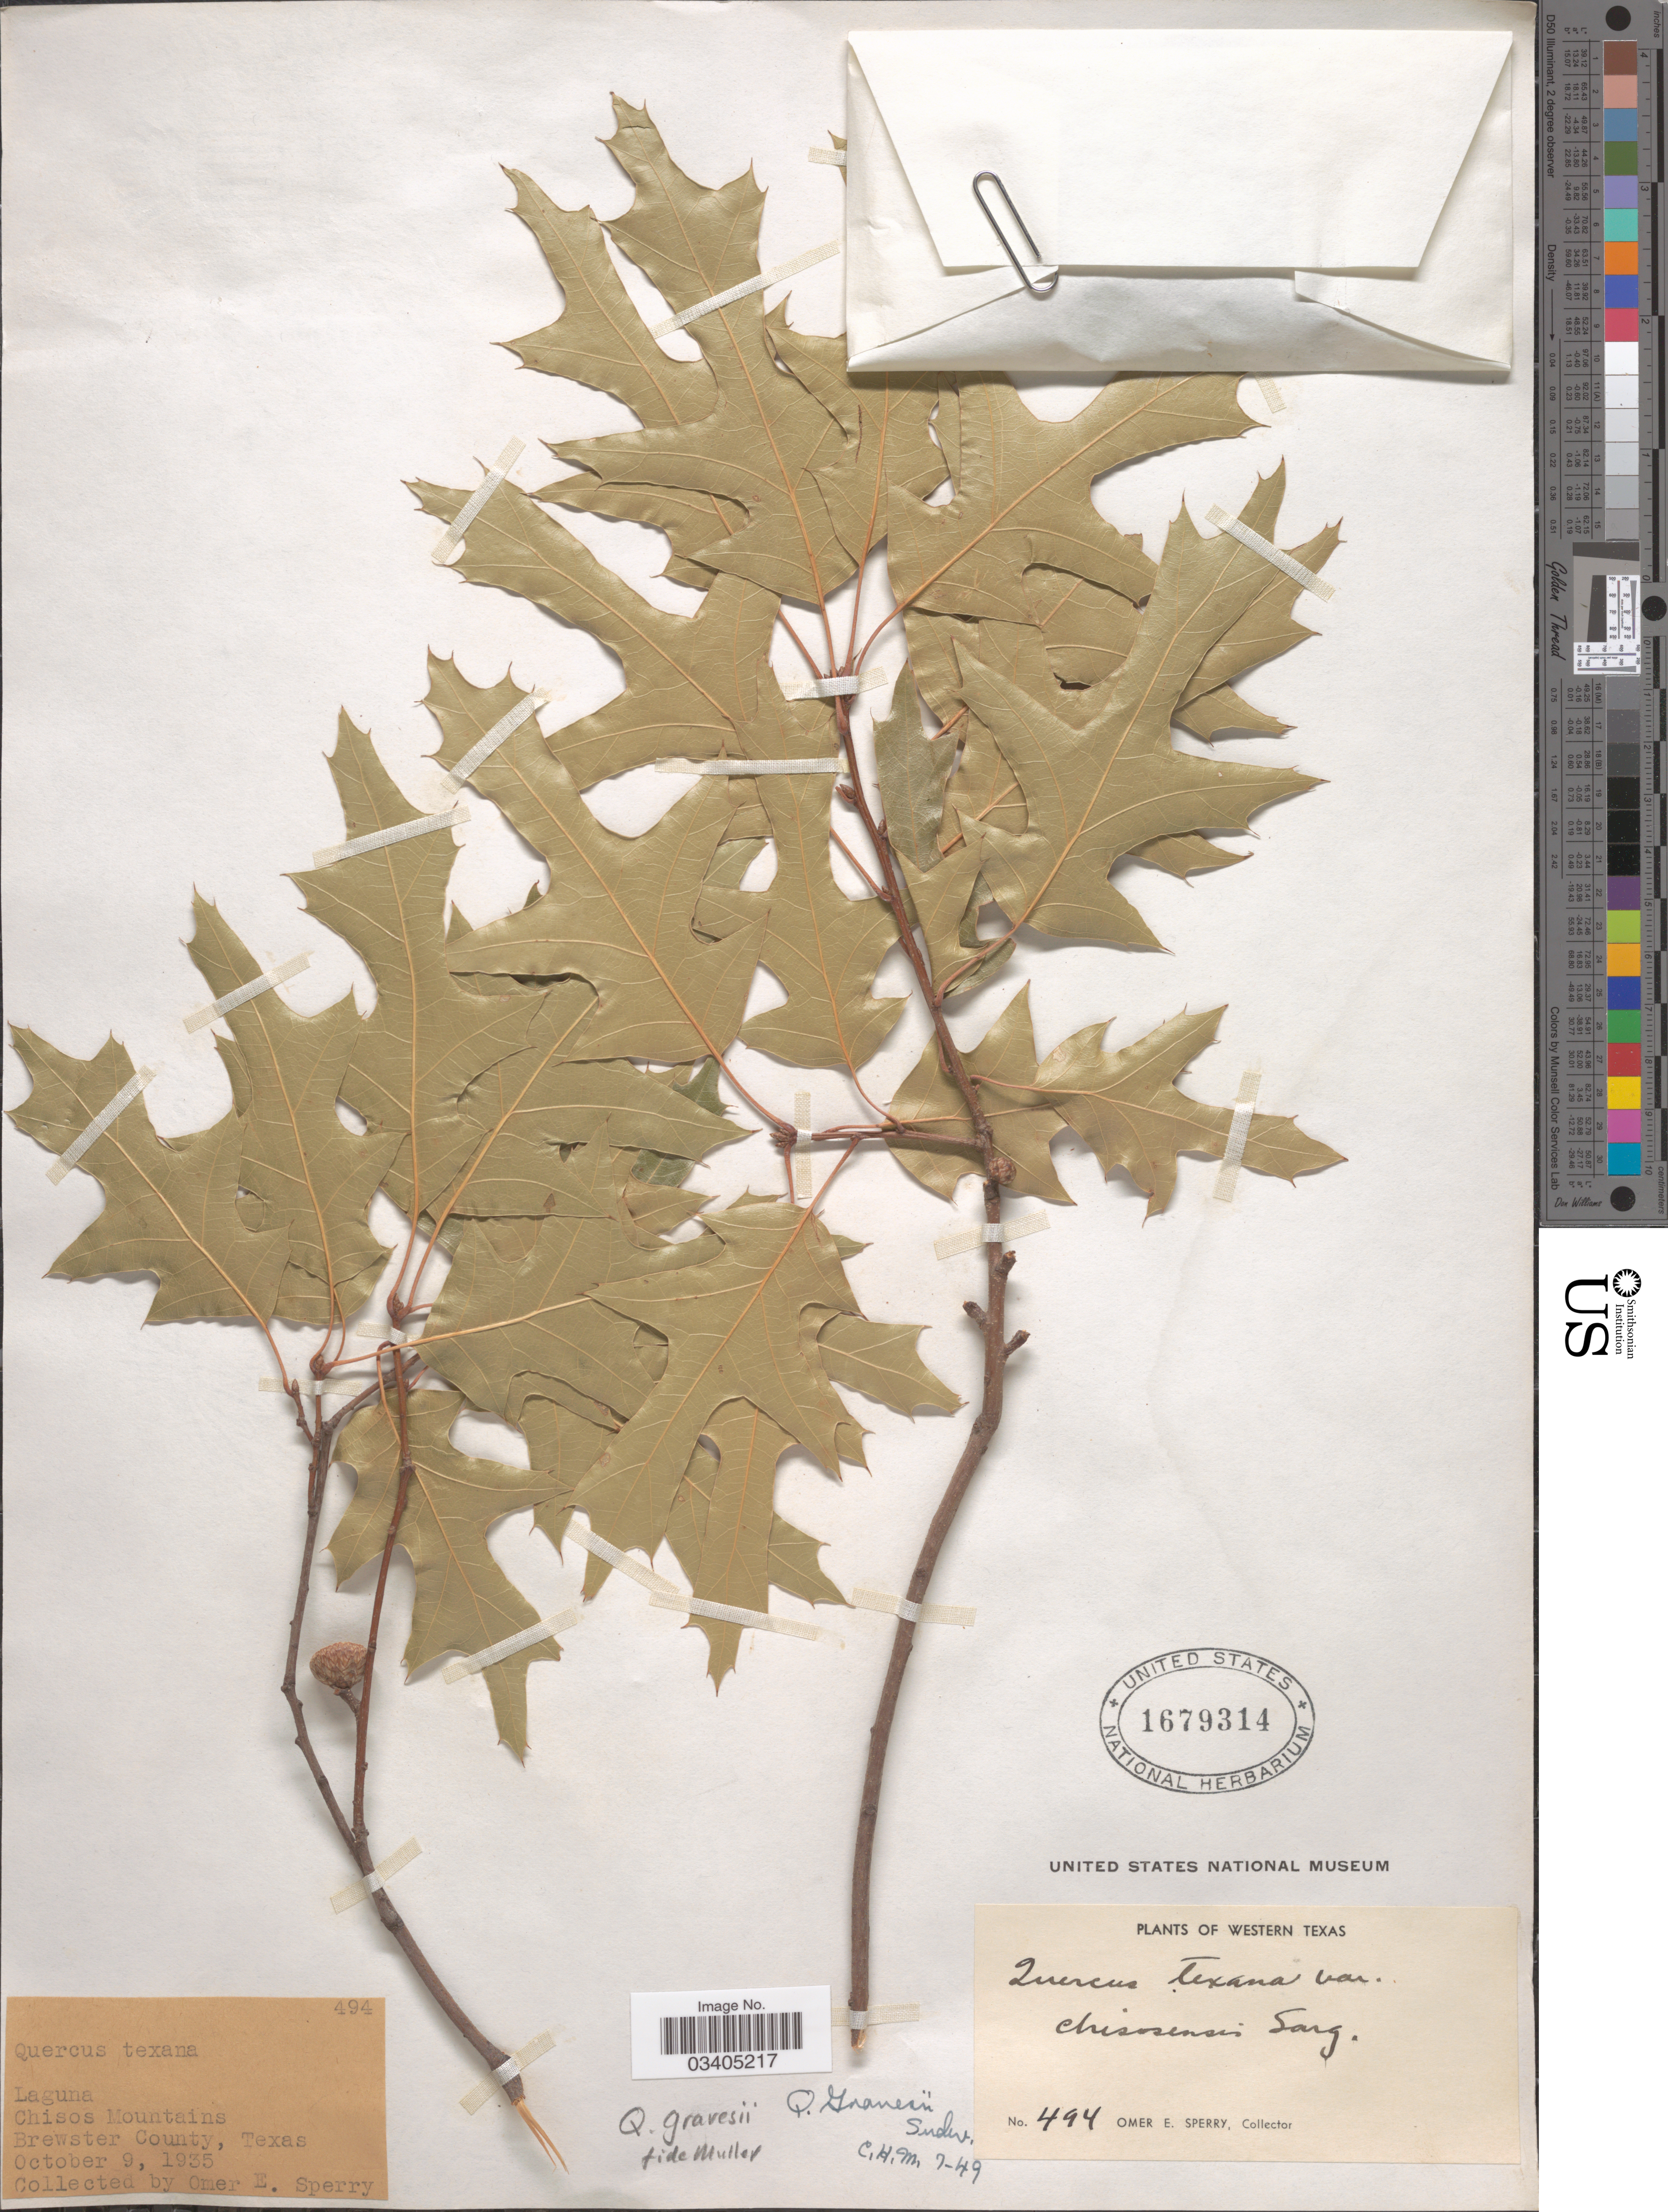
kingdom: Plantae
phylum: Tracheophyta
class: Magnoliopsida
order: Fagales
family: Fagaceae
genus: Quercus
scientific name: Quercus gravesii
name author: Sudw.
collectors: O. E. Sperry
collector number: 494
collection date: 1935-10-09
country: United States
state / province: Texas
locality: Chisos Mountains, Brewster County.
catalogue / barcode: US 1679314